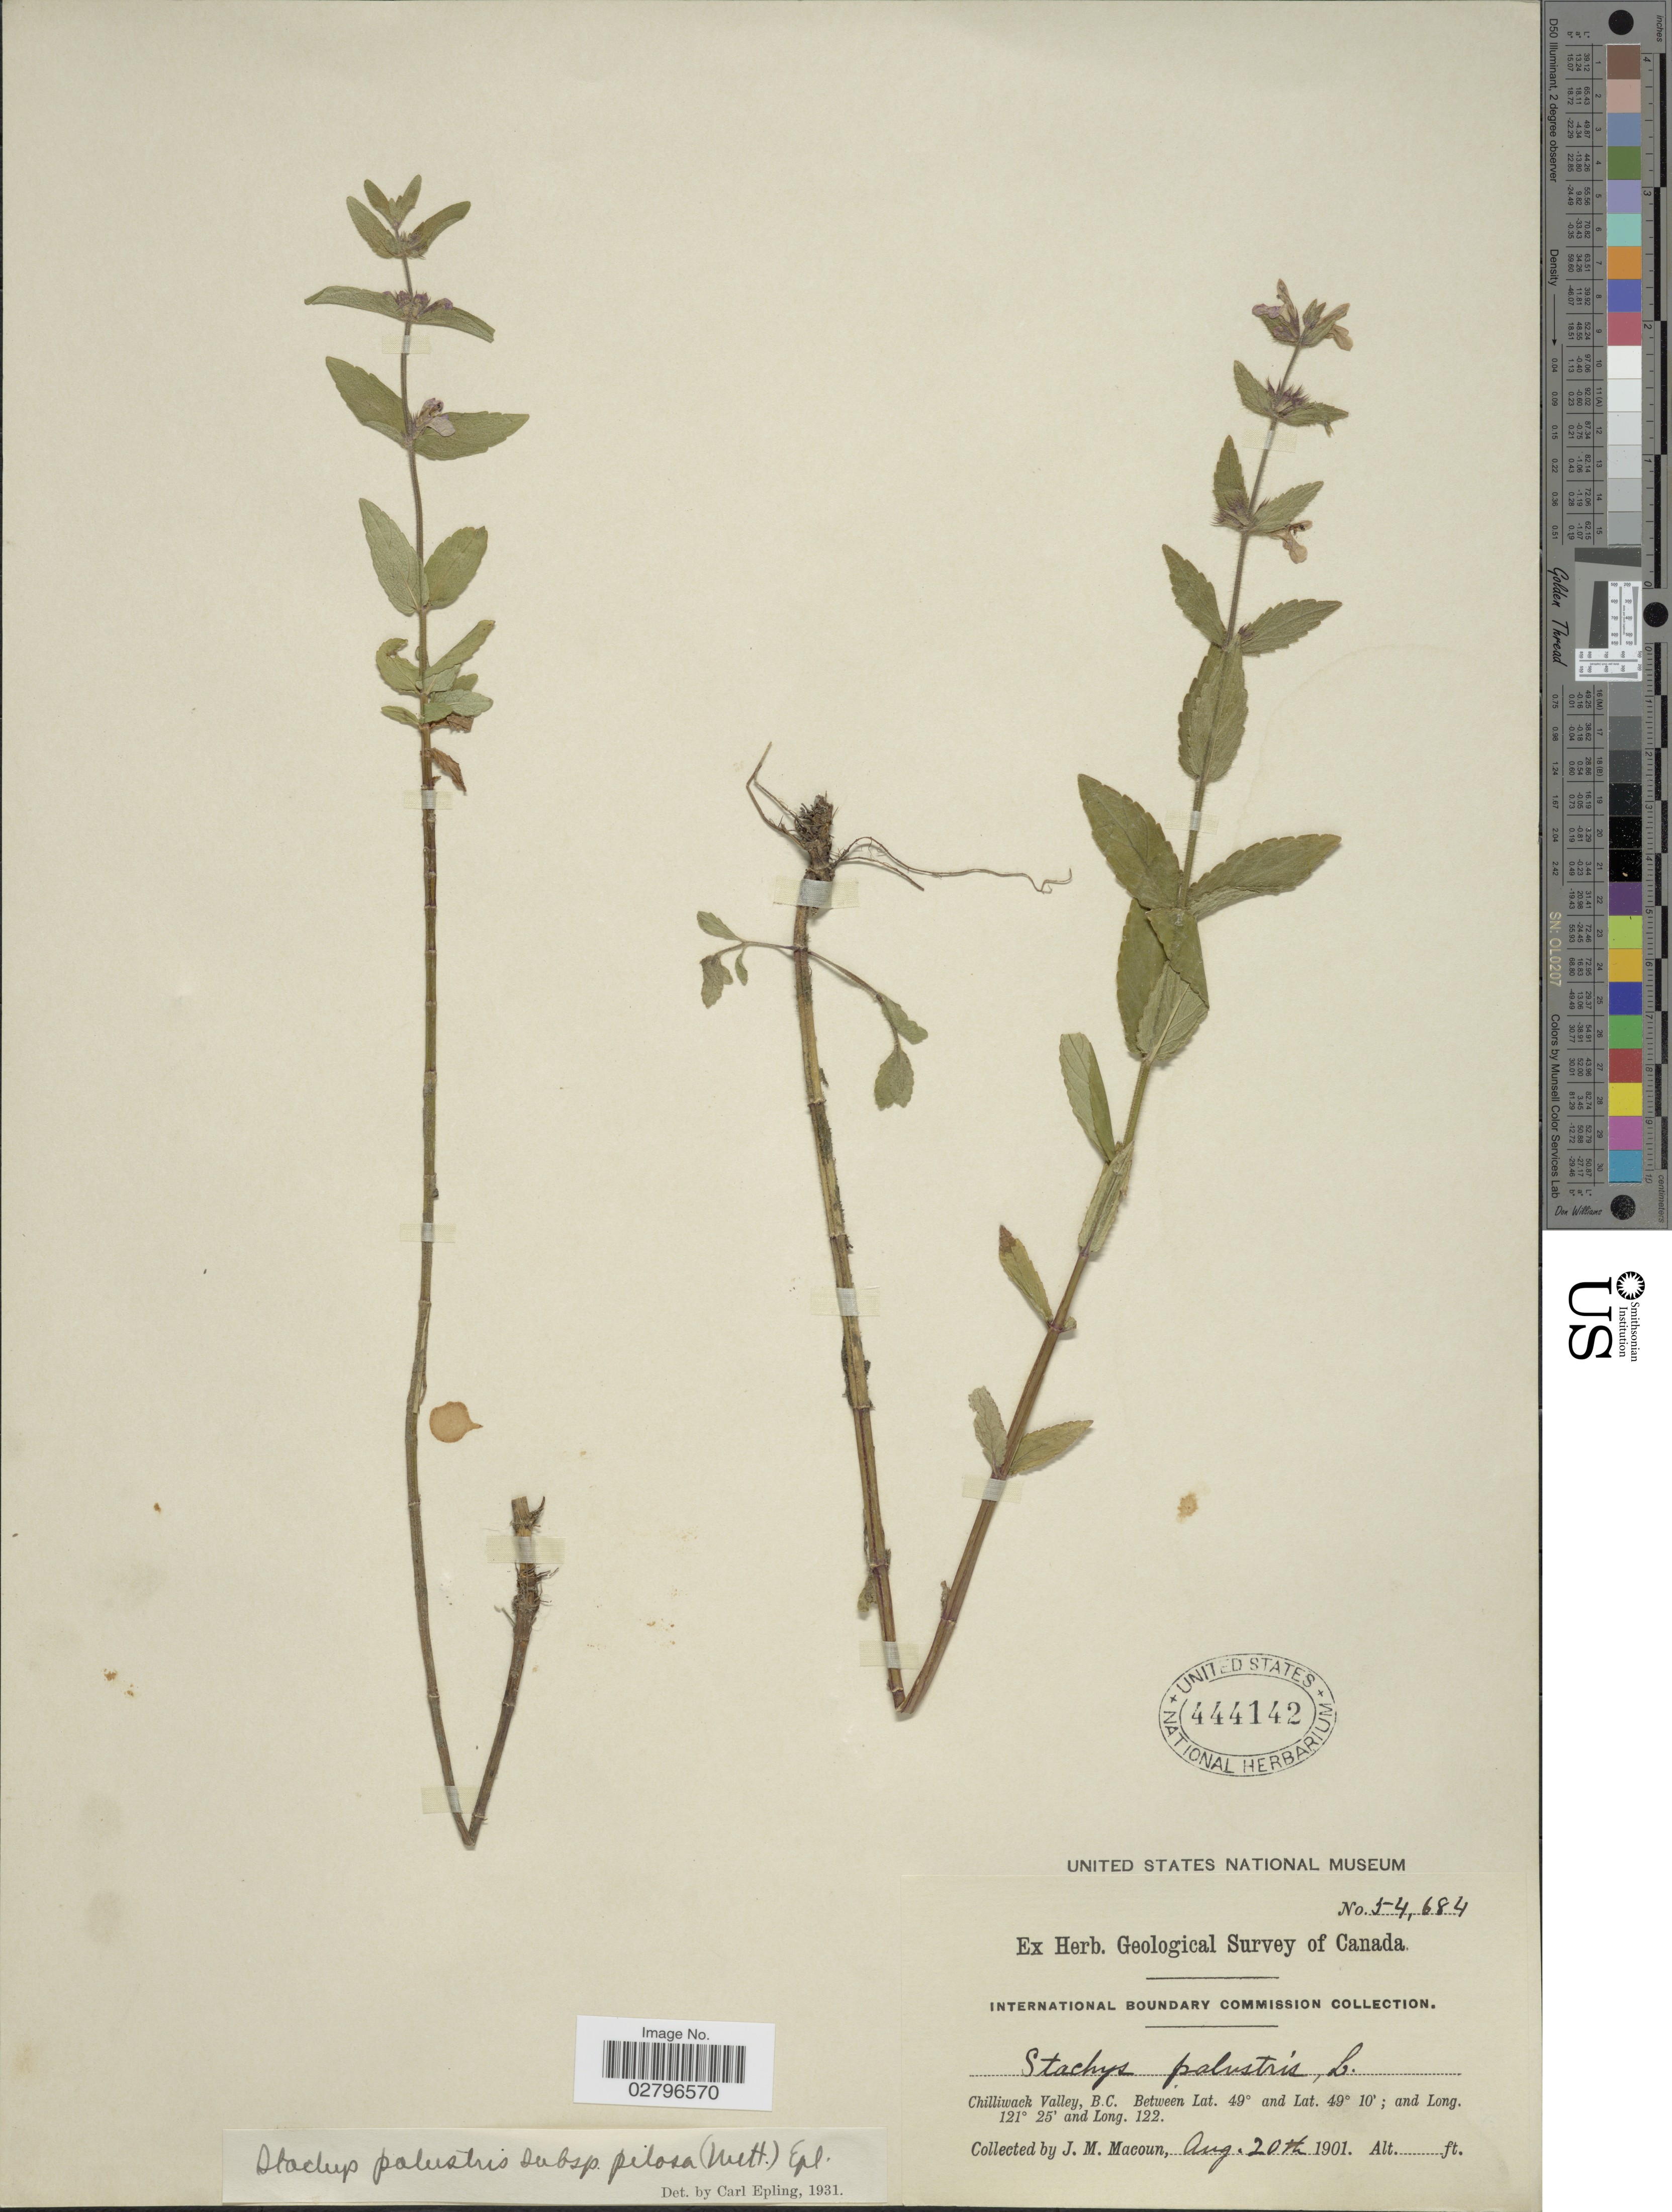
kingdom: Plantae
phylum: Tracheophyta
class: Magnoliopsida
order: Lamiales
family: Lamiaceae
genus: Stachys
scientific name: Stachys pilosa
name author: Nutt.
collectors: J. M. Macoun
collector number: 54684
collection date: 1901-08-20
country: Canada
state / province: British Columbia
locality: Chilliwack Valley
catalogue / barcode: US 444142